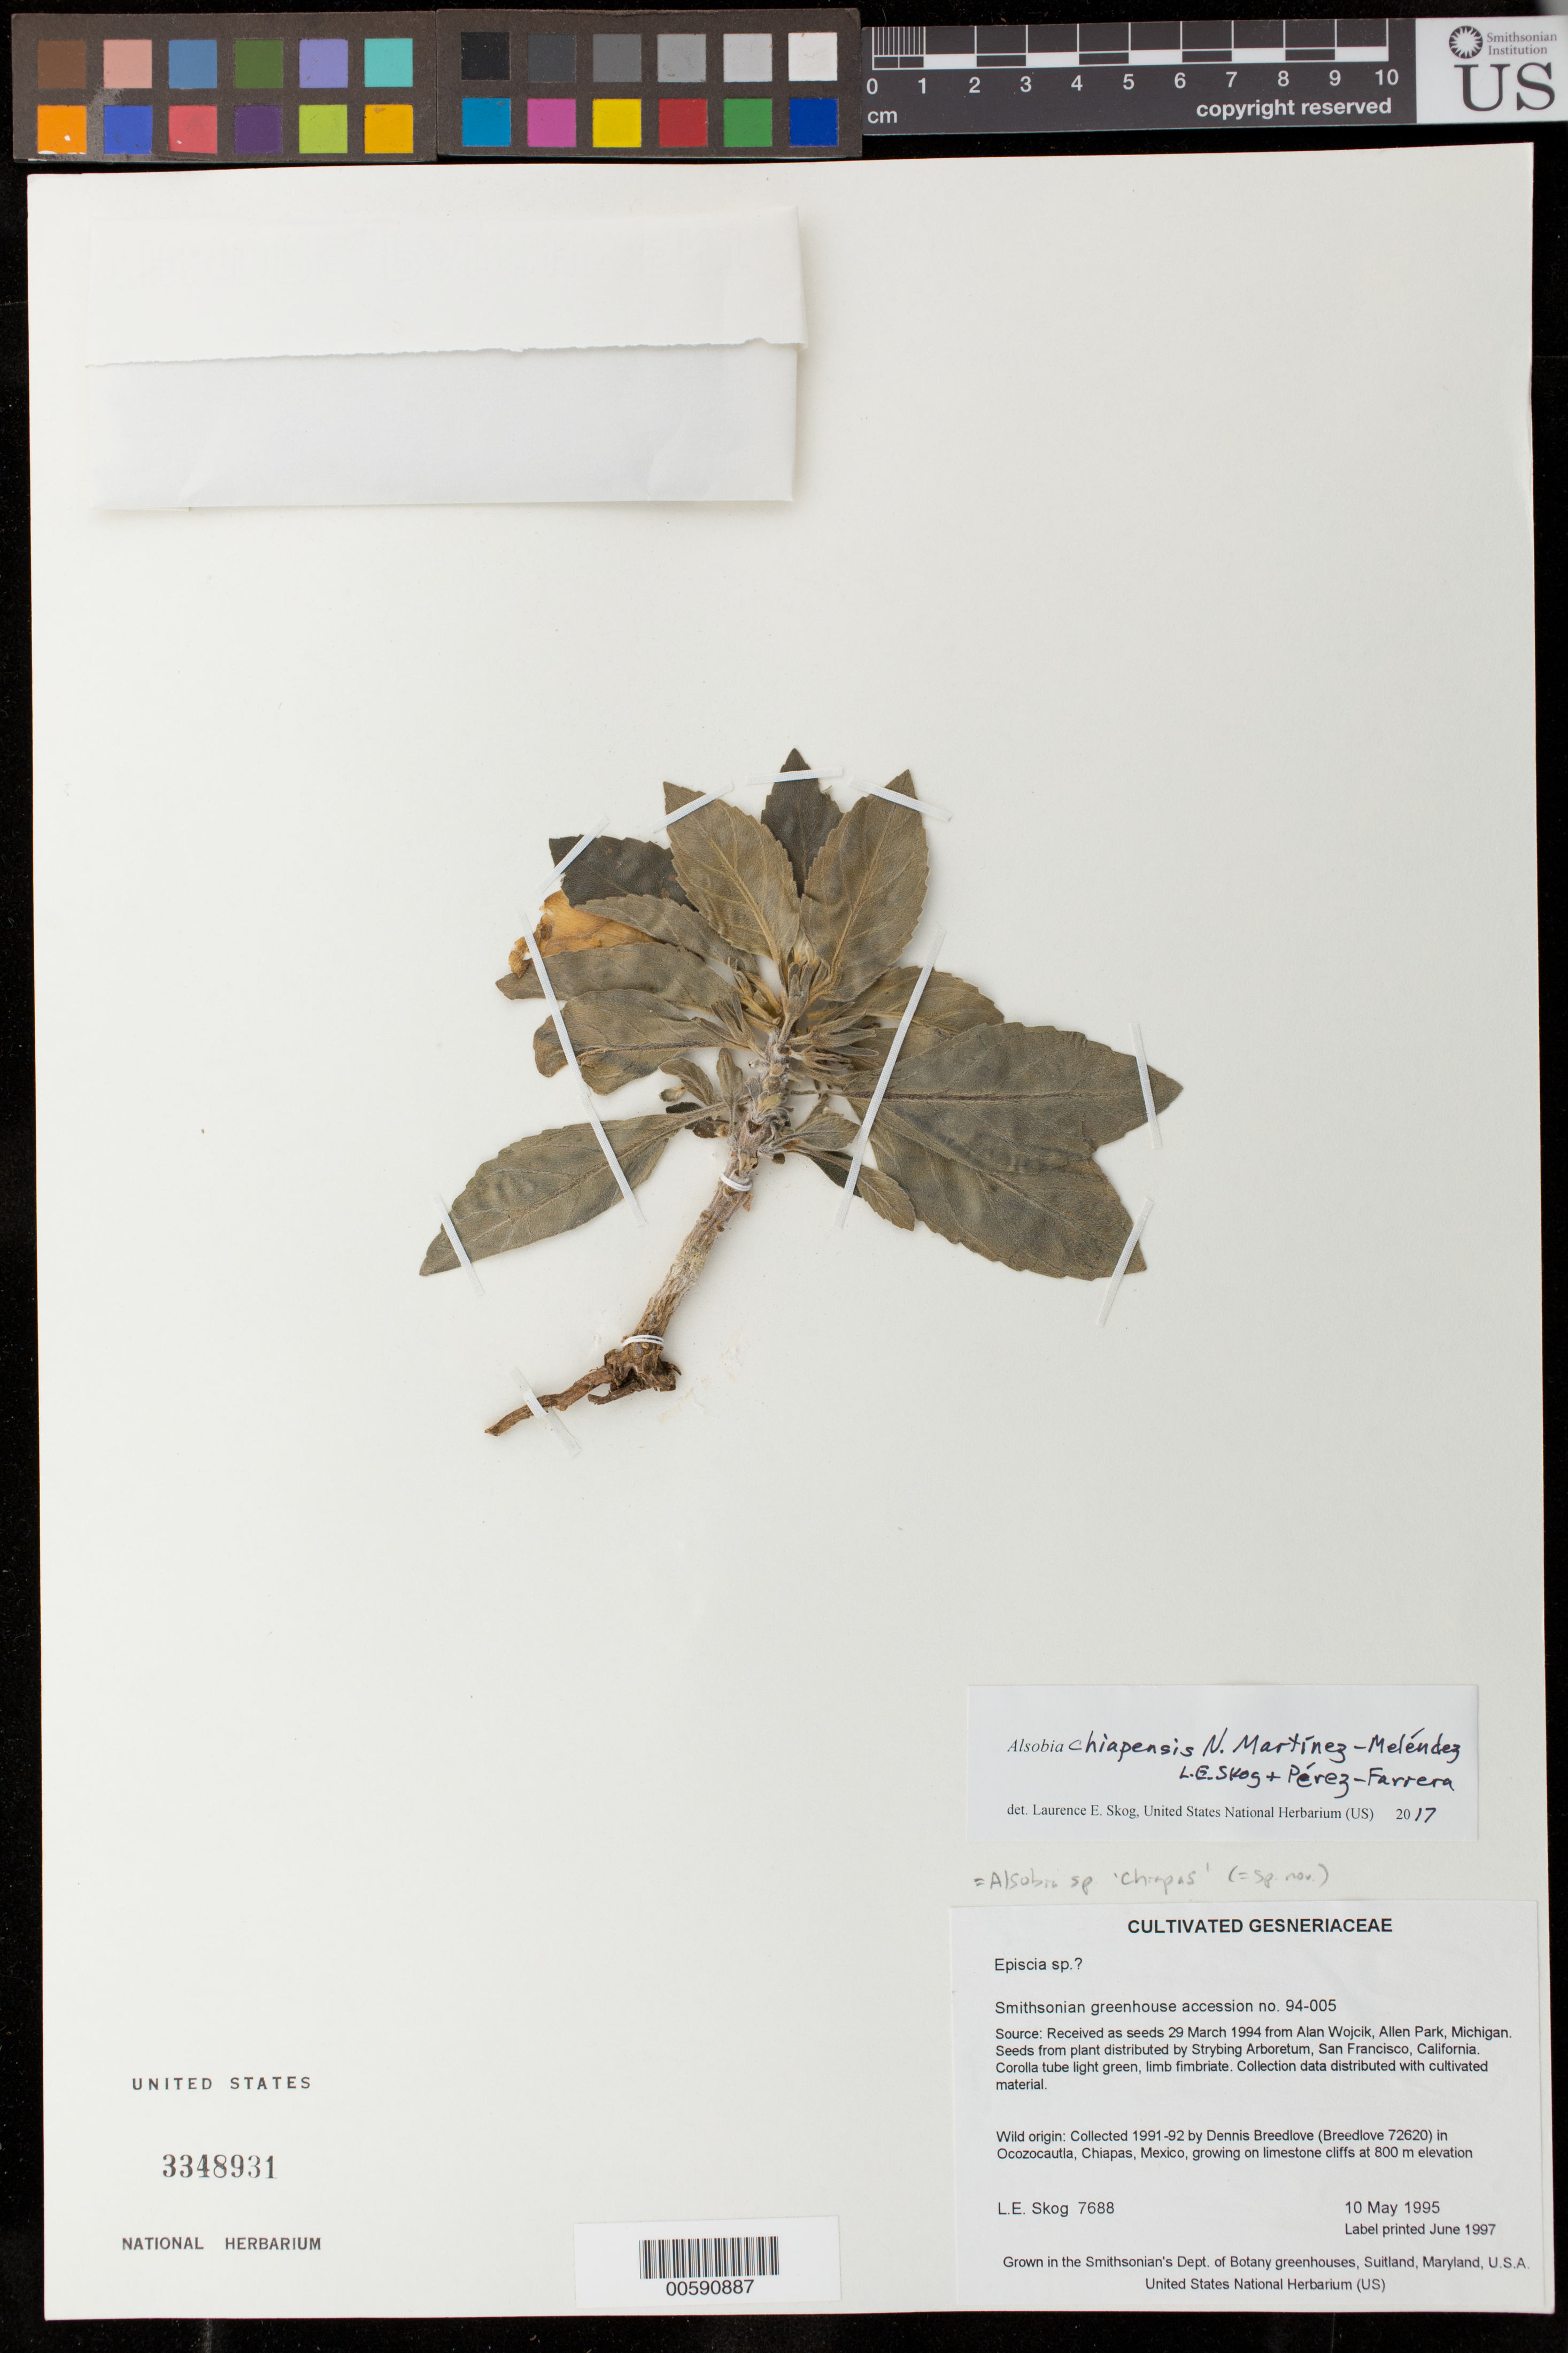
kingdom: Plantae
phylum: Tracheophyta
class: Magnoliopsida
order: Lamiales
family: Gesneriaceae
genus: Alsobia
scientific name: Alsobia chiapensis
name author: Mart.-Mel. et al.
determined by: Skog, Laurence E.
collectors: L. E. Skog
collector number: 7688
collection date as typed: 10 May 1995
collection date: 1995-05-10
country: Mexico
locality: Grown in the Smithsonian's Dept. of Botany greenhouses, Suitland, Maryland, U.S.A.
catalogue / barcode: US 3348931